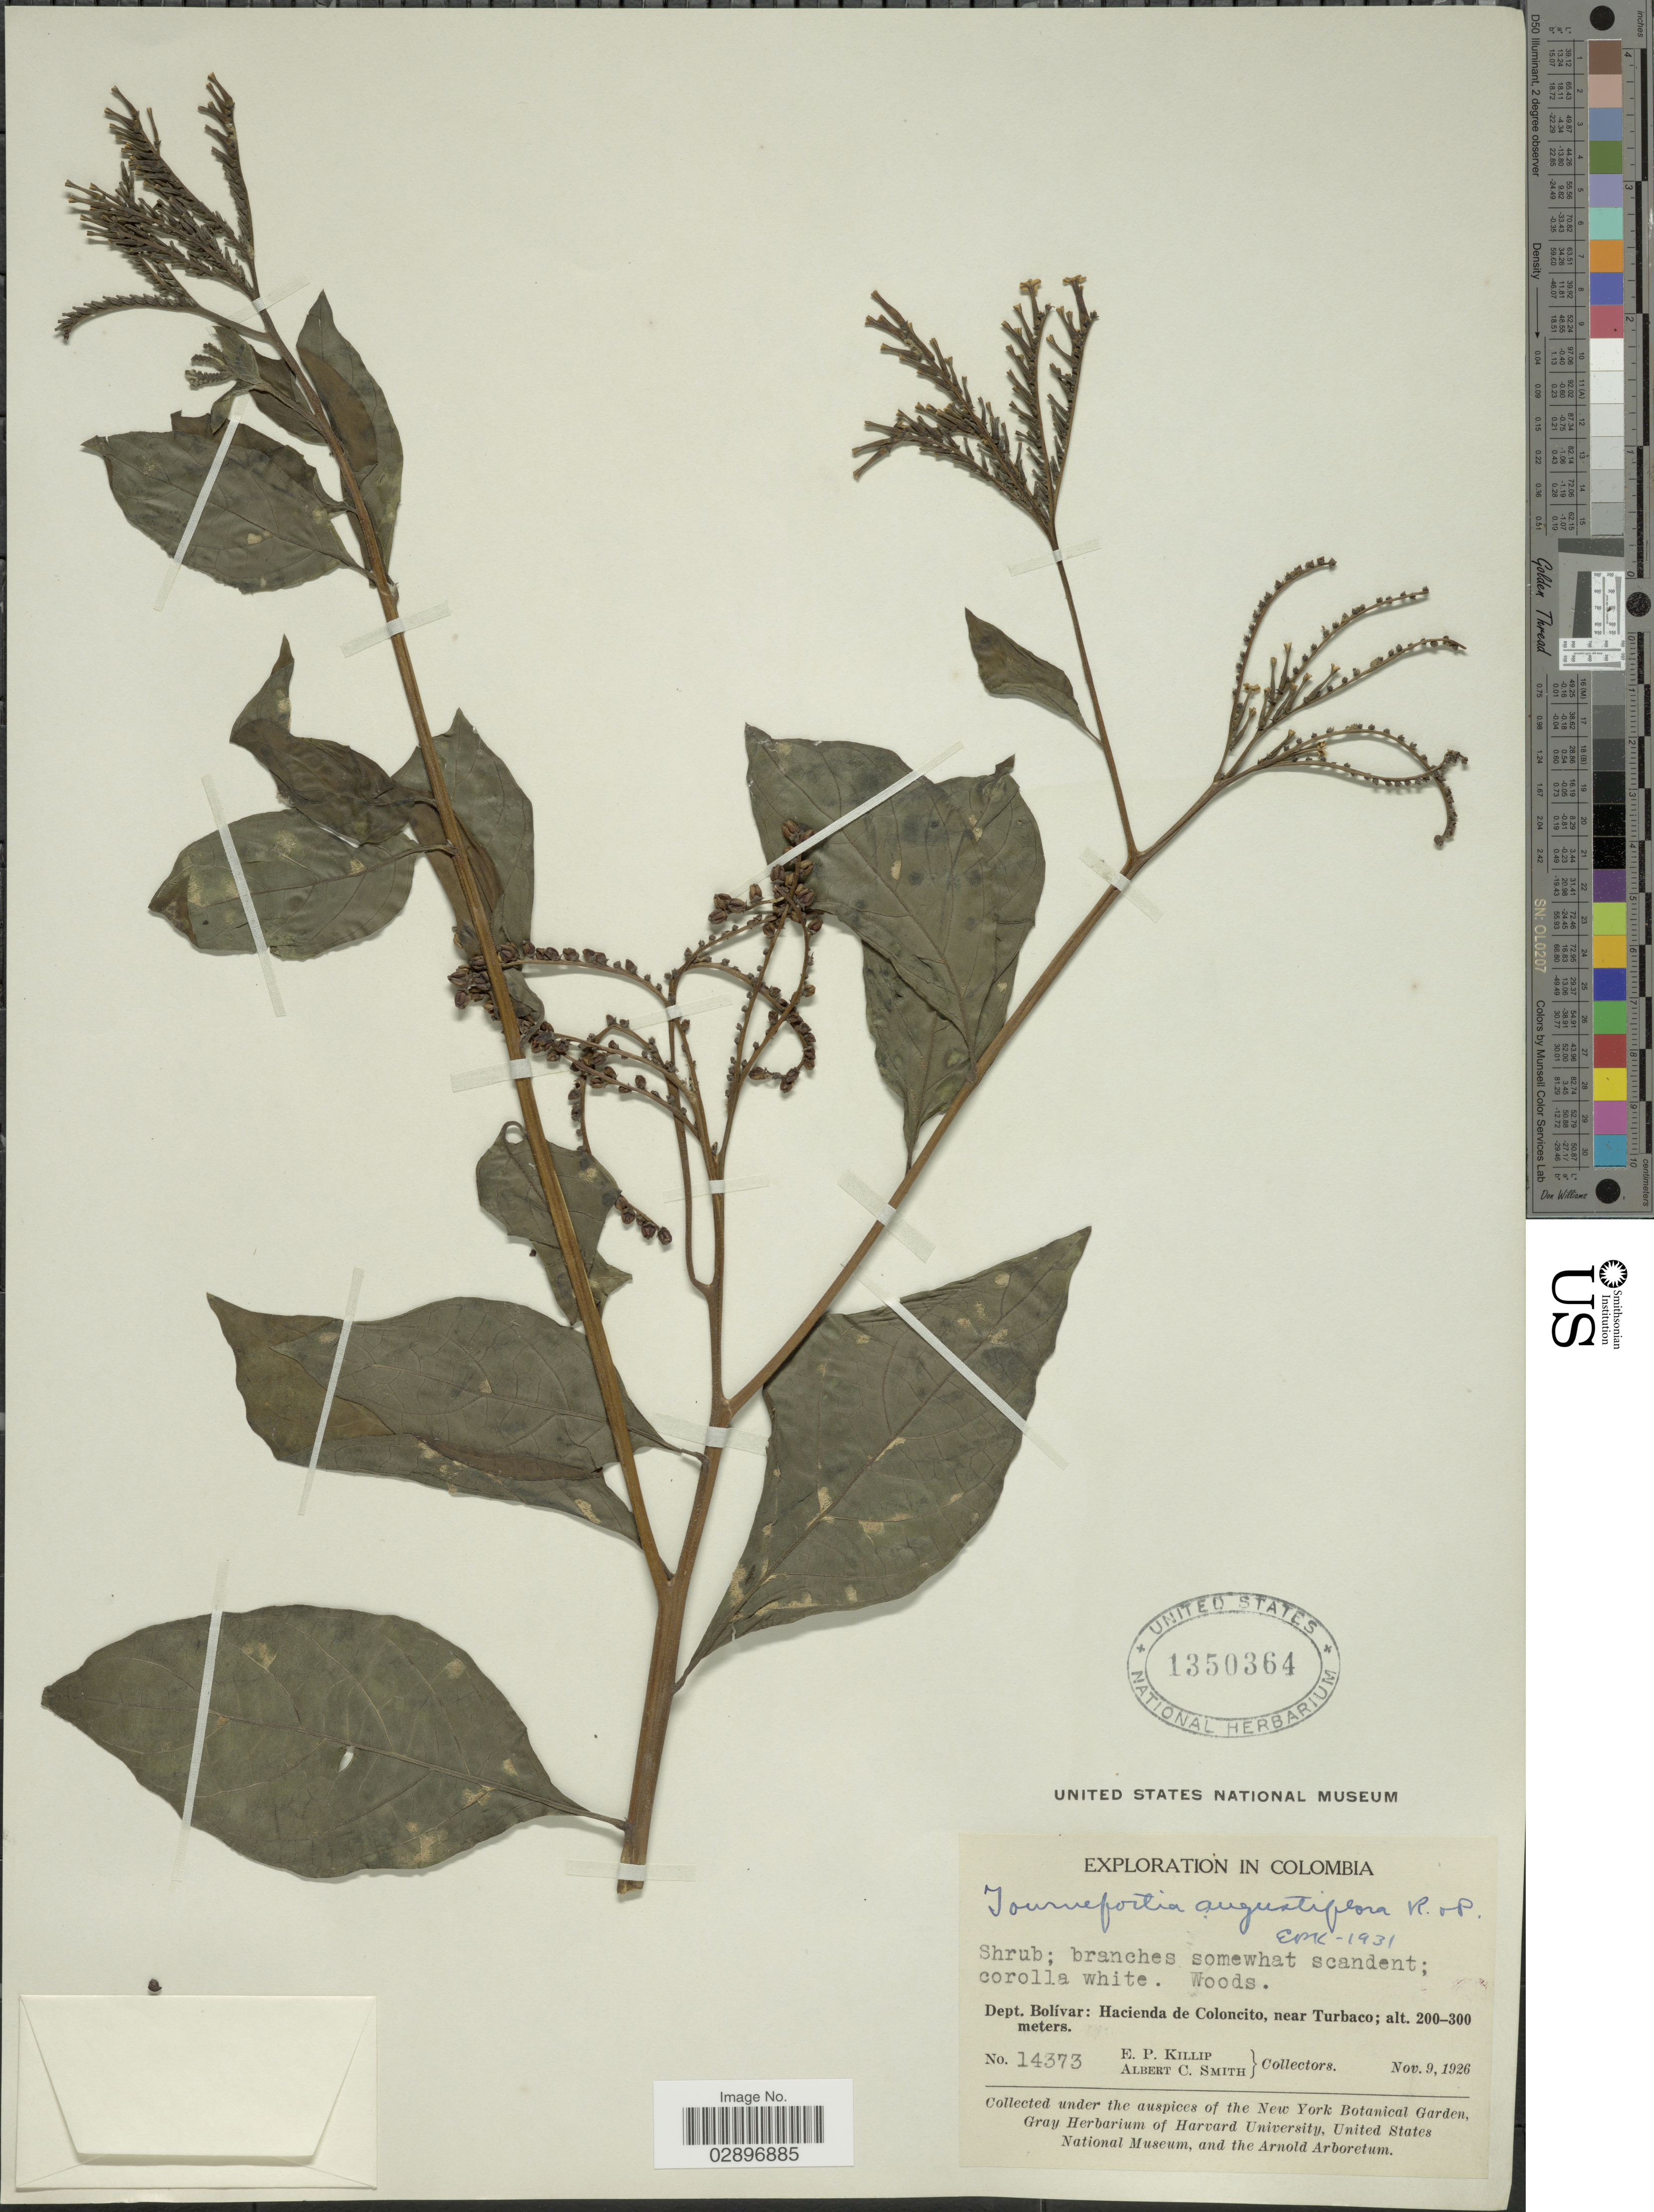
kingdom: Plantae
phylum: Tracheophyta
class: Magnoliopsida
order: Boraginales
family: Heliotropiaceae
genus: Tournefortia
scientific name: Tournefortia angustiflora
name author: Ruiz & Pav.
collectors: E. P. Killip & A. C. Smith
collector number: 14373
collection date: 1926-11-09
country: Colombia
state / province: Bolívar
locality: Dept. Bolívar: Hacienda de Coloncito, near Turbaco.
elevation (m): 200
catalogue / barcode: US 1350364